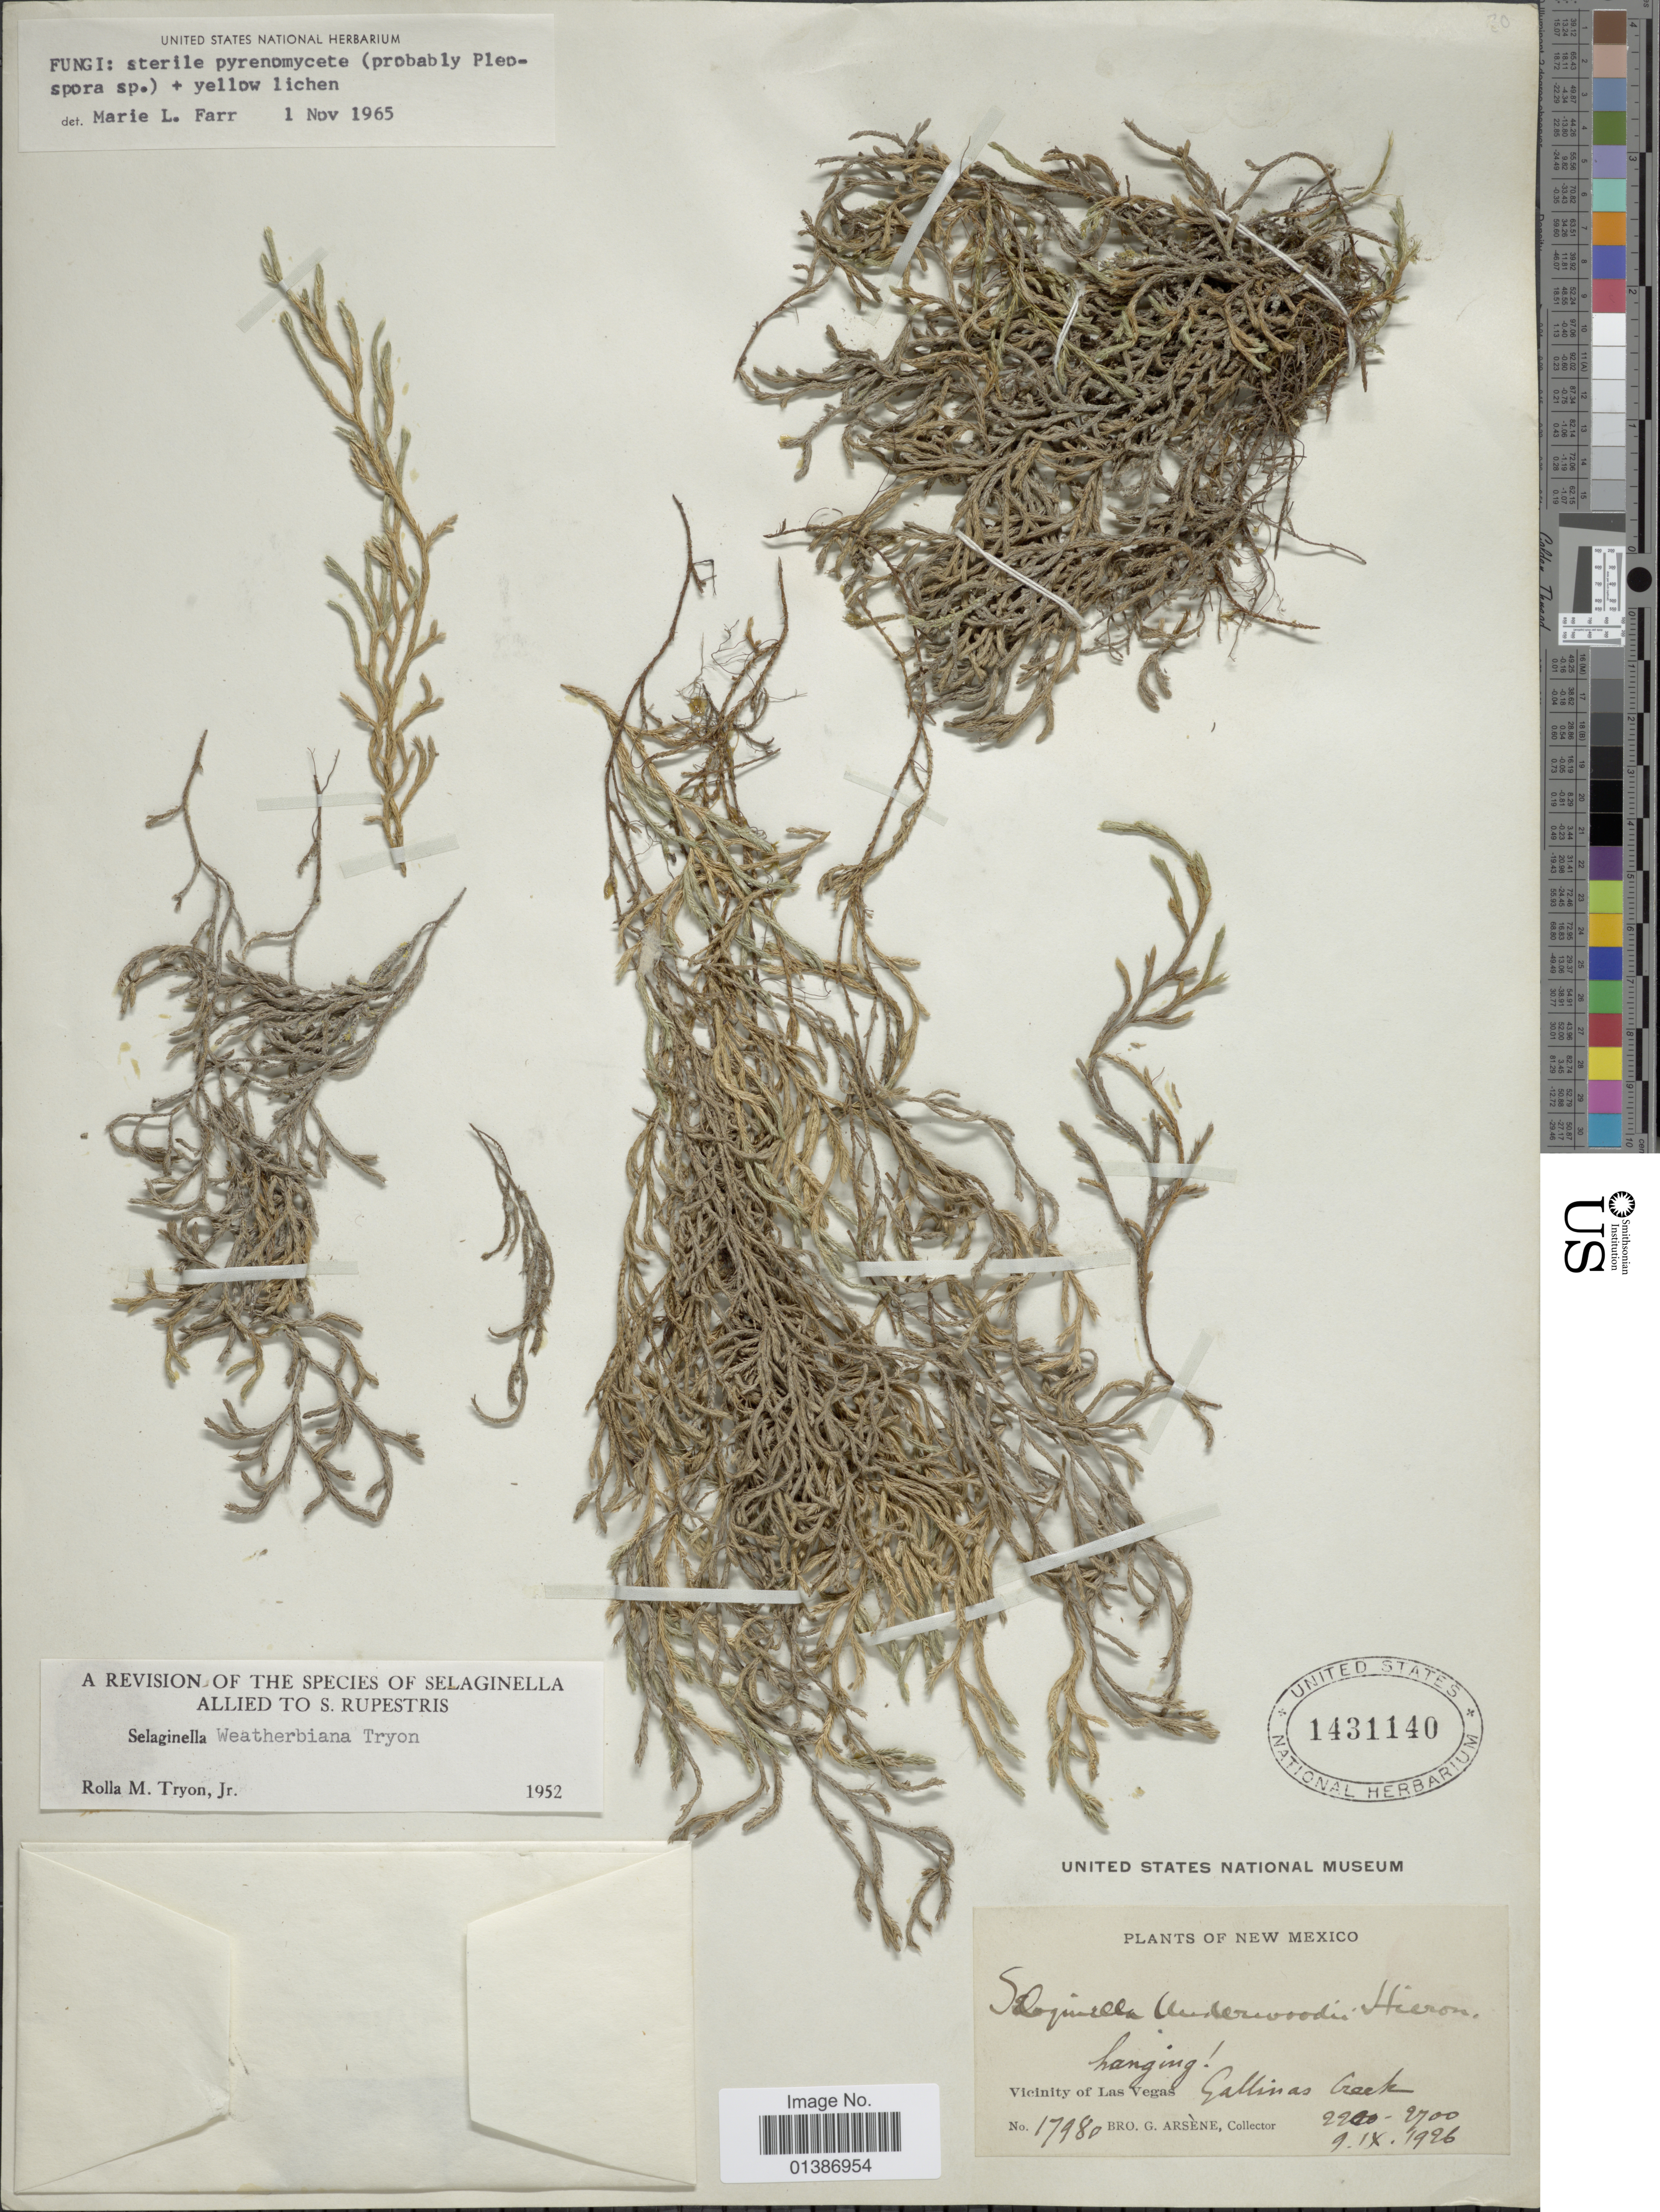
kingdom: Plantae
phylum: Tracheophyta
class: Lycopodiopsida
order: Selaginellales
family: Selaginellaceae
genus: Selaginella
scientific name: Selaginella weatherbiana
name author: R.M. Tryon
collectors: Bro. G. Arsène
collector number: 17980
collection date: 1926-09-09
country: United States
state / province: New Mexico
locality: Vicinity of Las Vegas, Gallinas Creek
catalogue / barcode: US 1431140